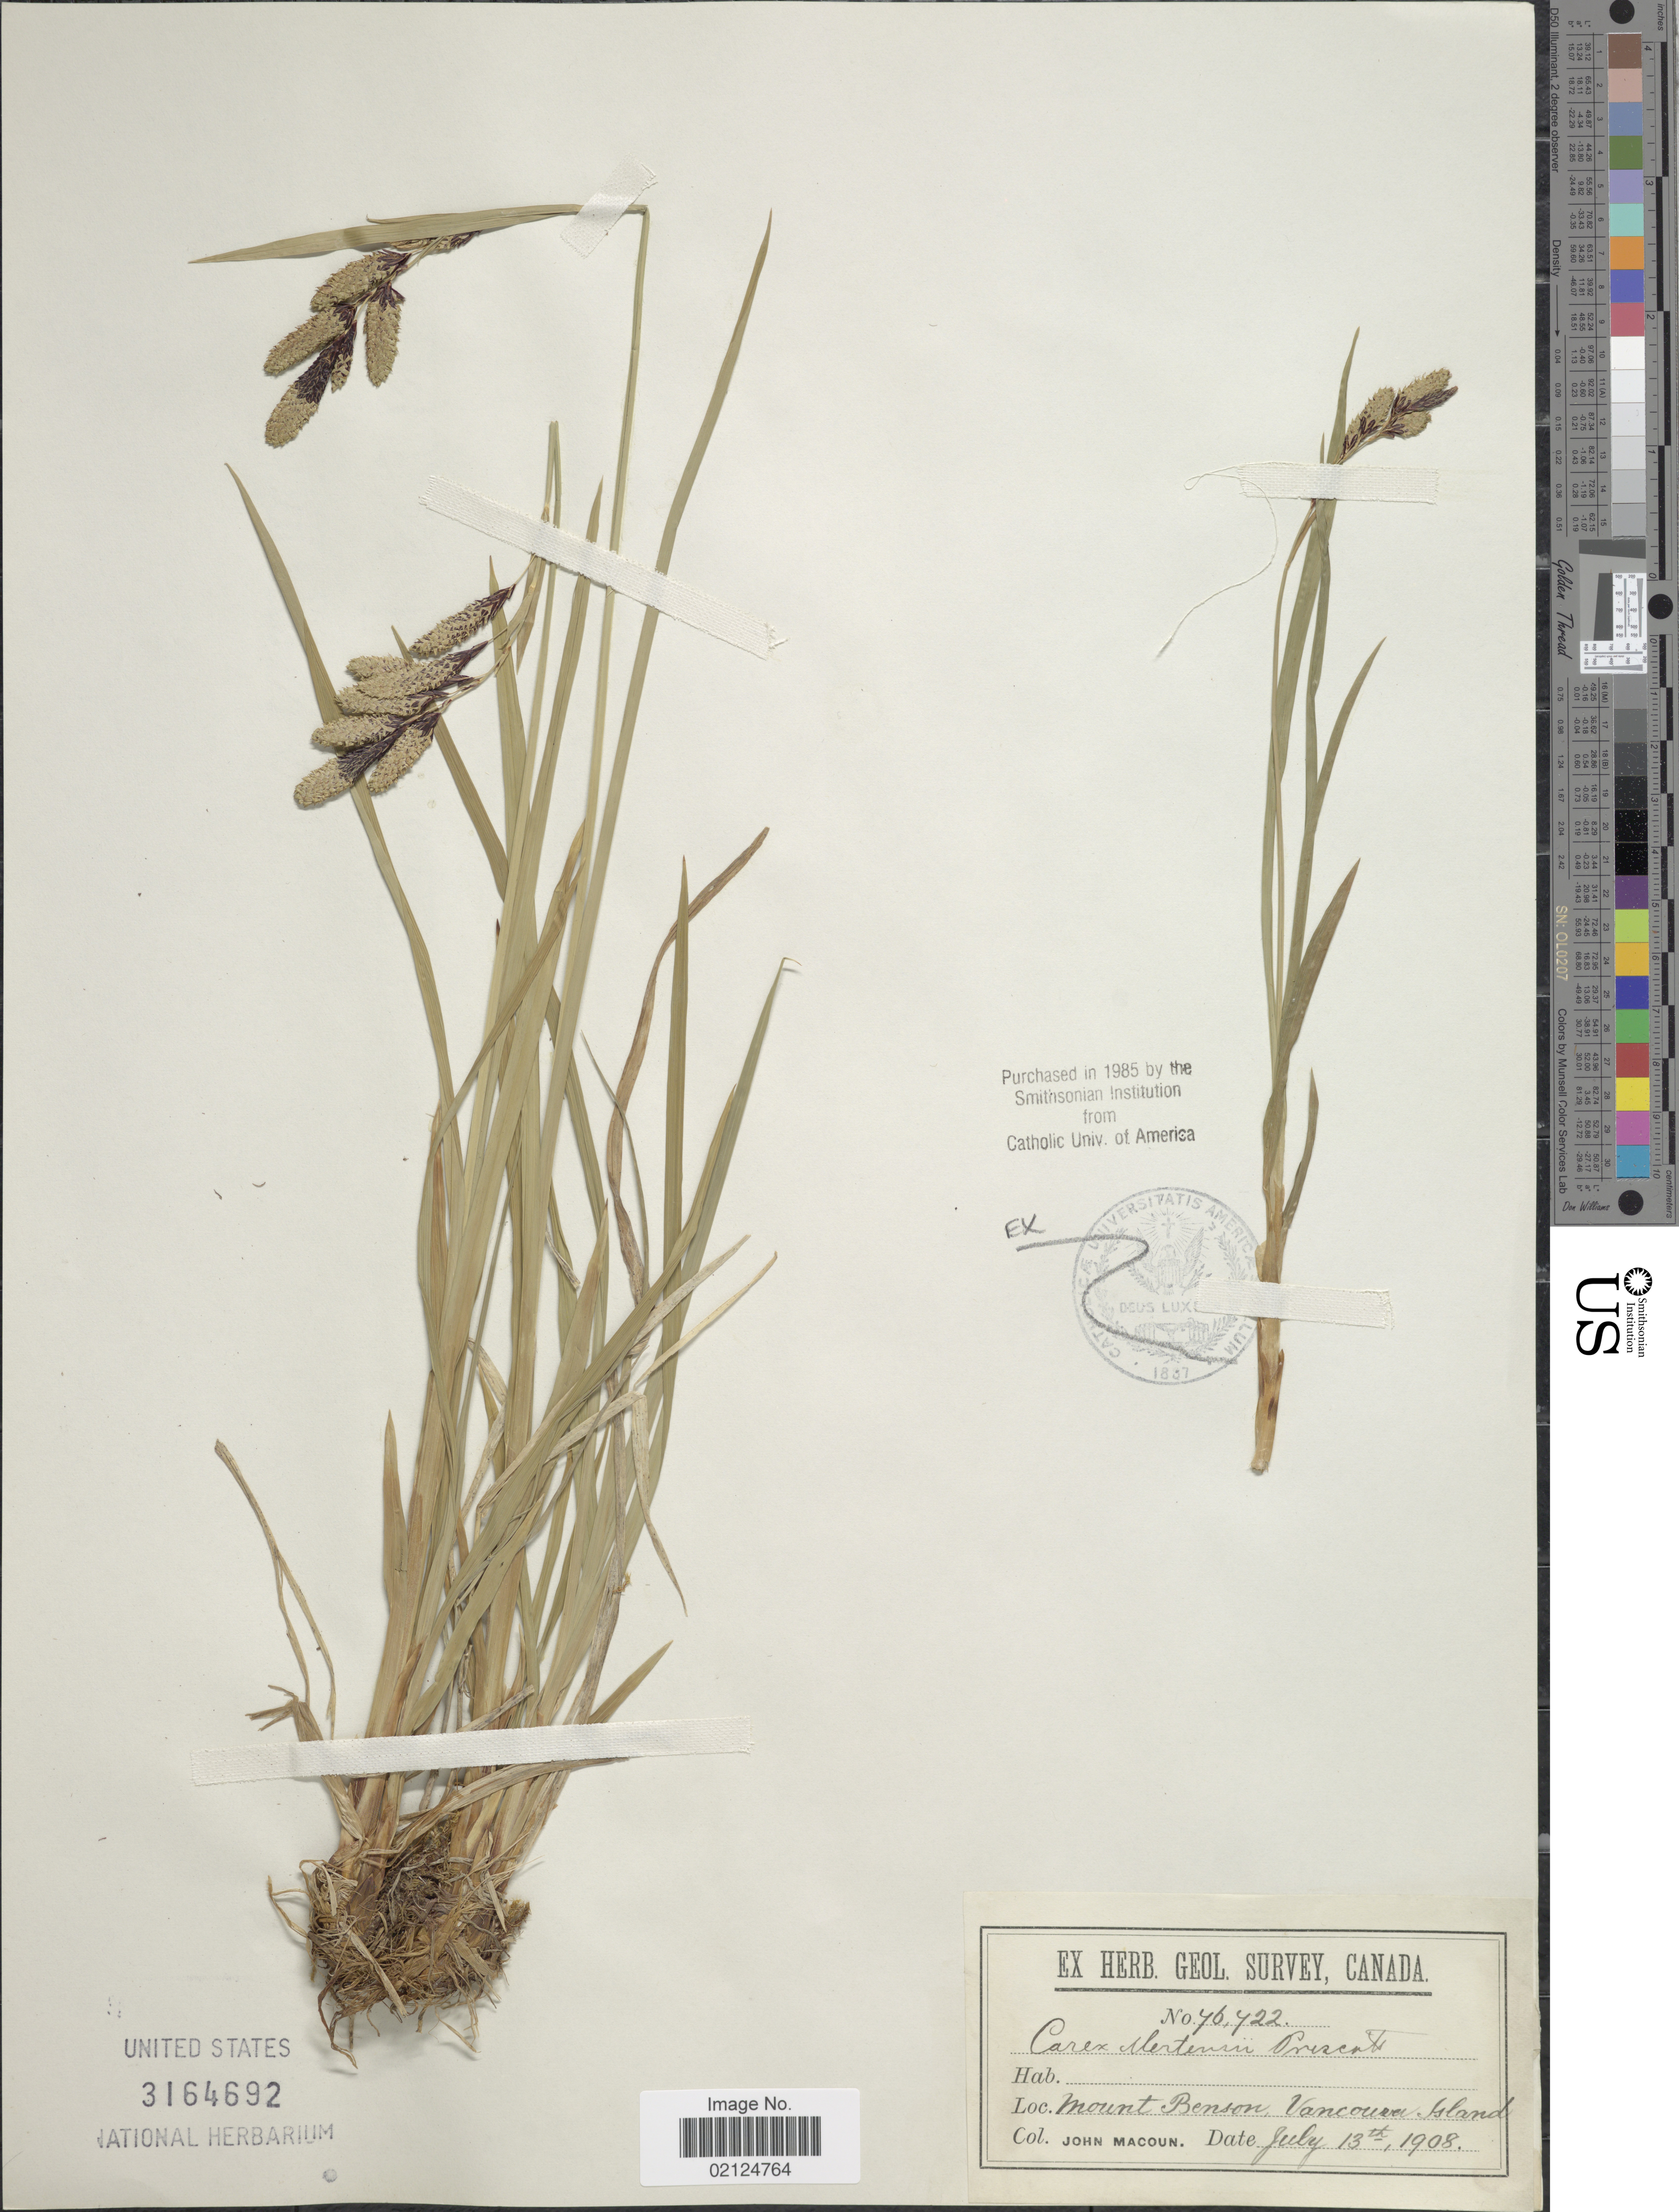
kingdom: Plantae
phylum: Tracheophyta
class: Liliopsida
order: Poales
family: Cyperaceae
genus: Carex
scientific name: Carex mertensii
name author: J.D. Prescott ex Bong.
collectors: J. Macoun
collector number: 46422*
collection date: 1908-07-13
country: Canada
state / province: British Columbia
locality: Vancouver Island, Mount Benson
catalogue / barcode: US 3164692